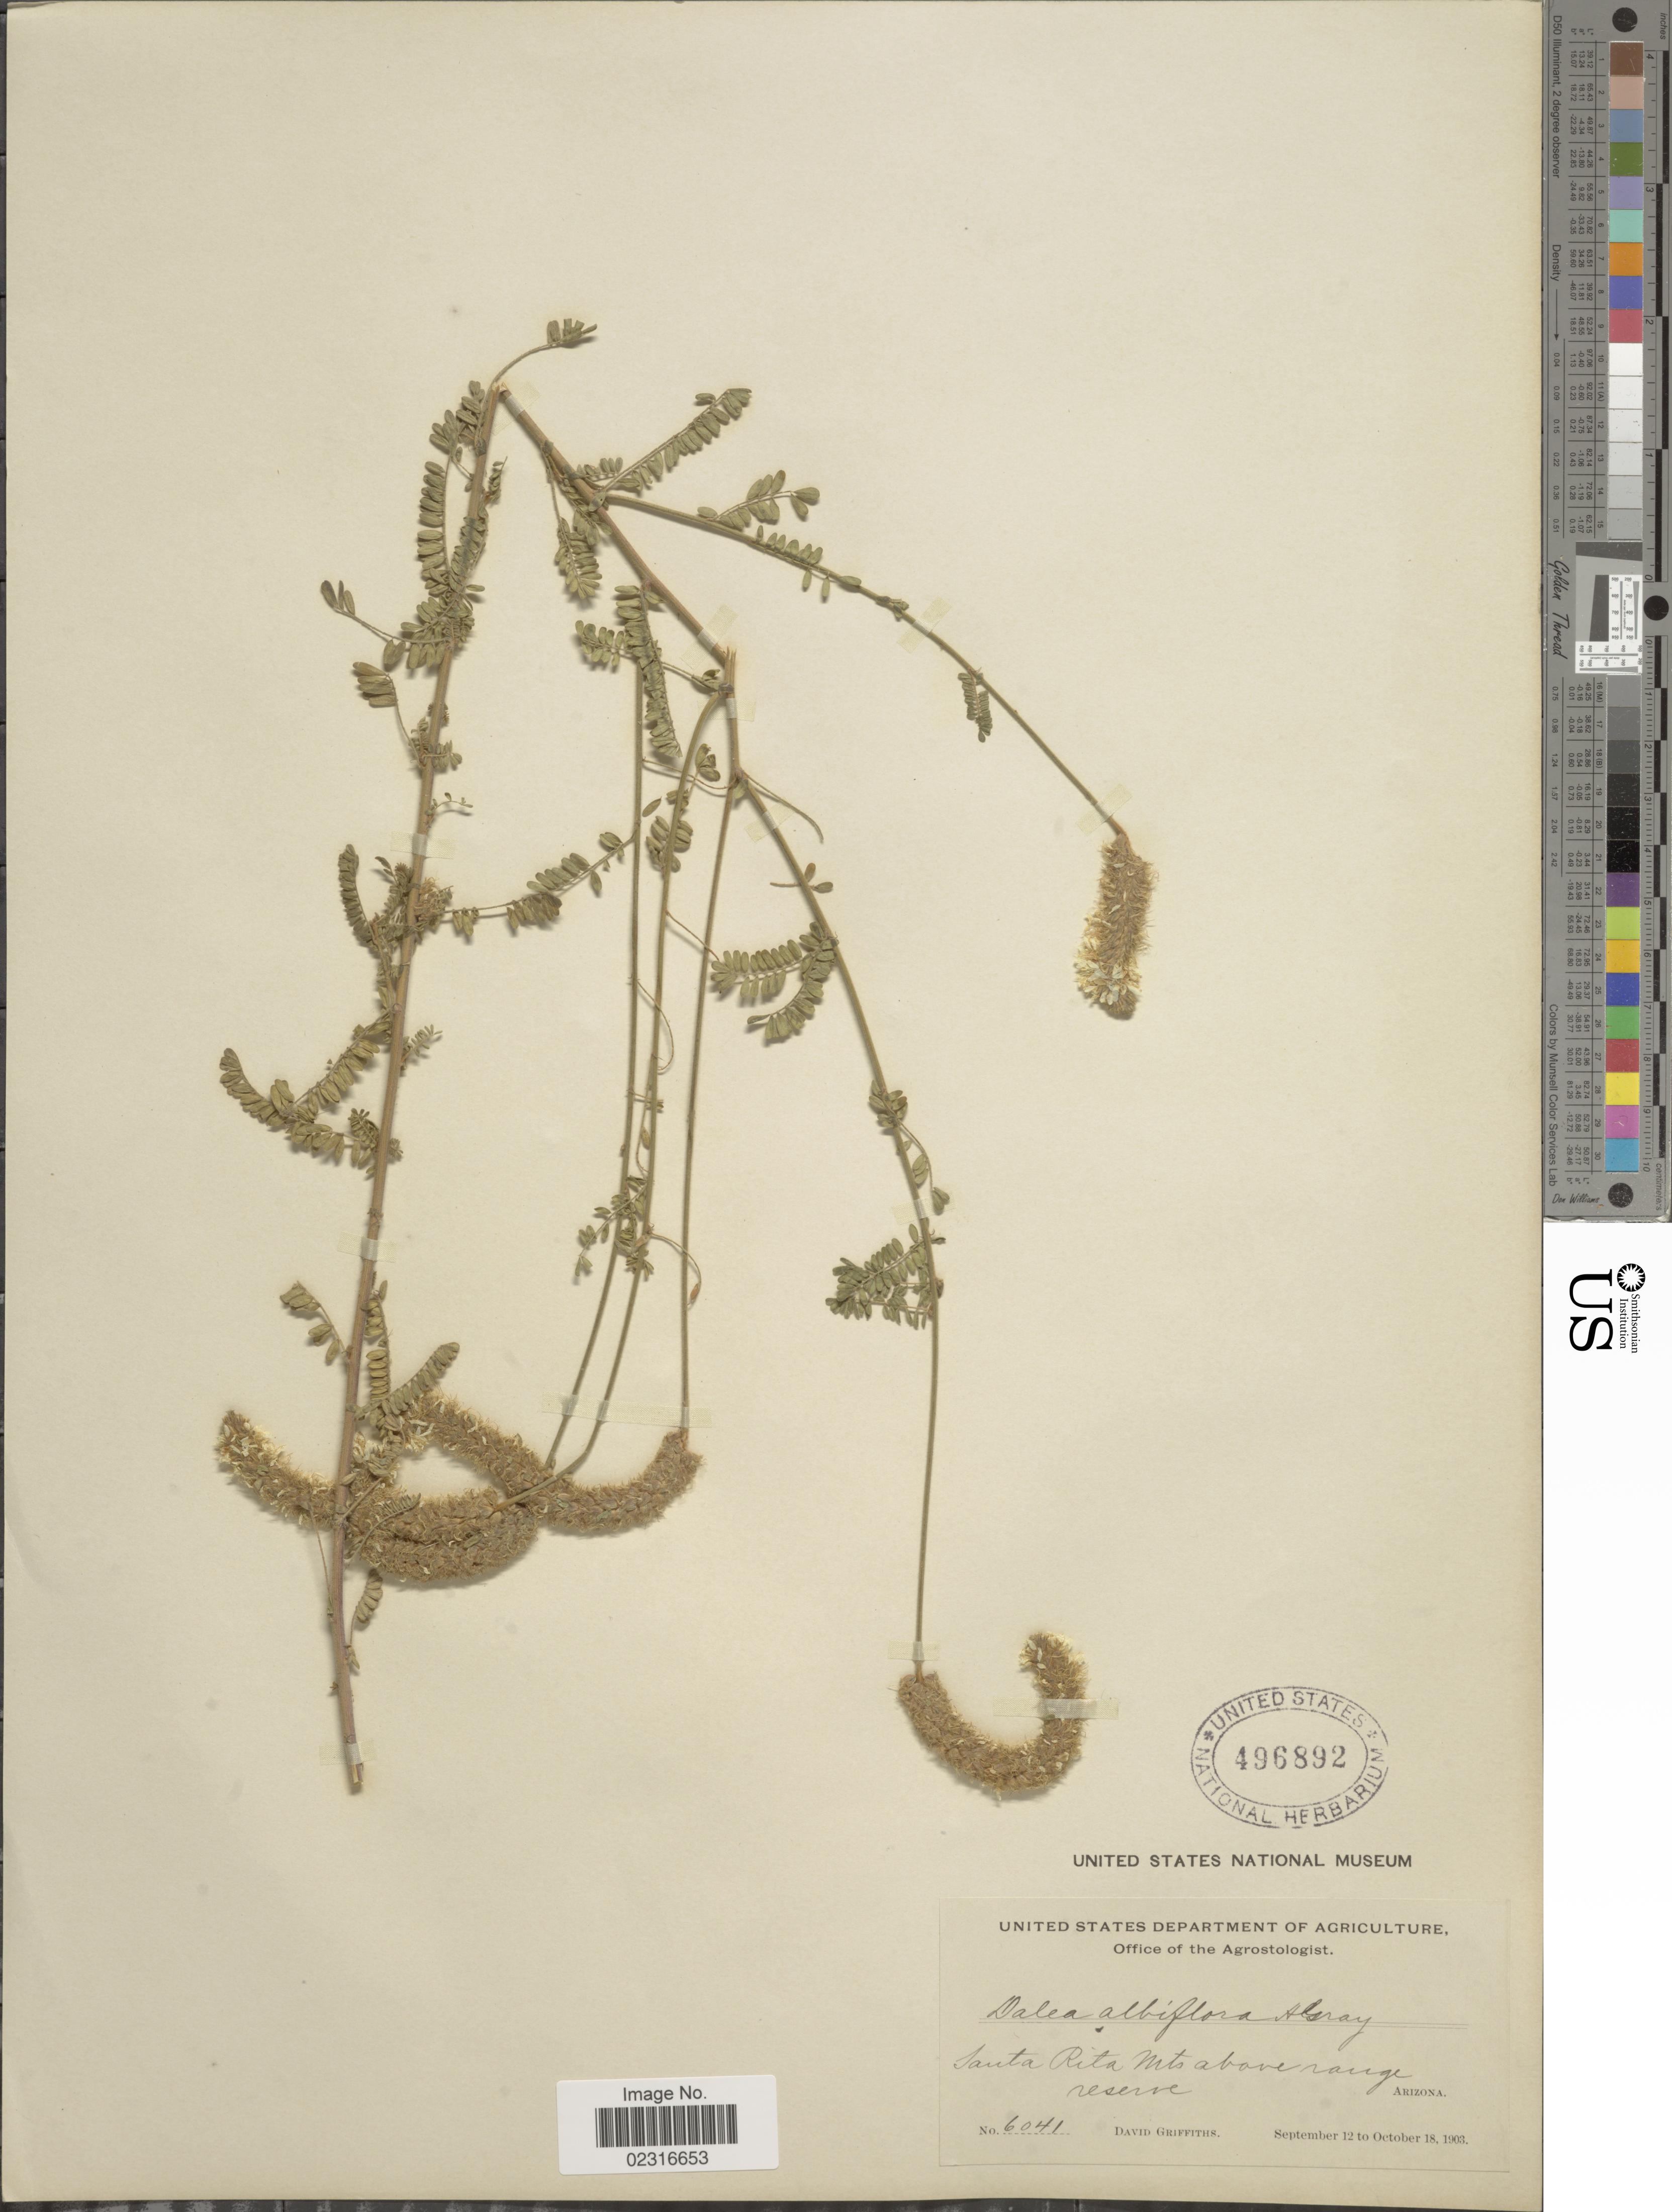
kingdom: Plantae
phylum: Tracheophyta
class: Magnoliopsida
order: Fabales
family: Fabaceae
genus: Dalea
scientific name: Dalea albiflora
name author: A. Gray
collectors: D. Griffiths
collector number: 6041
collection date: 1903-09-12/1903-10-18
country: United States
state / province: Arizona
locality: Santa Rita Mts above range reserve.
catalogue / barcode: US 496892